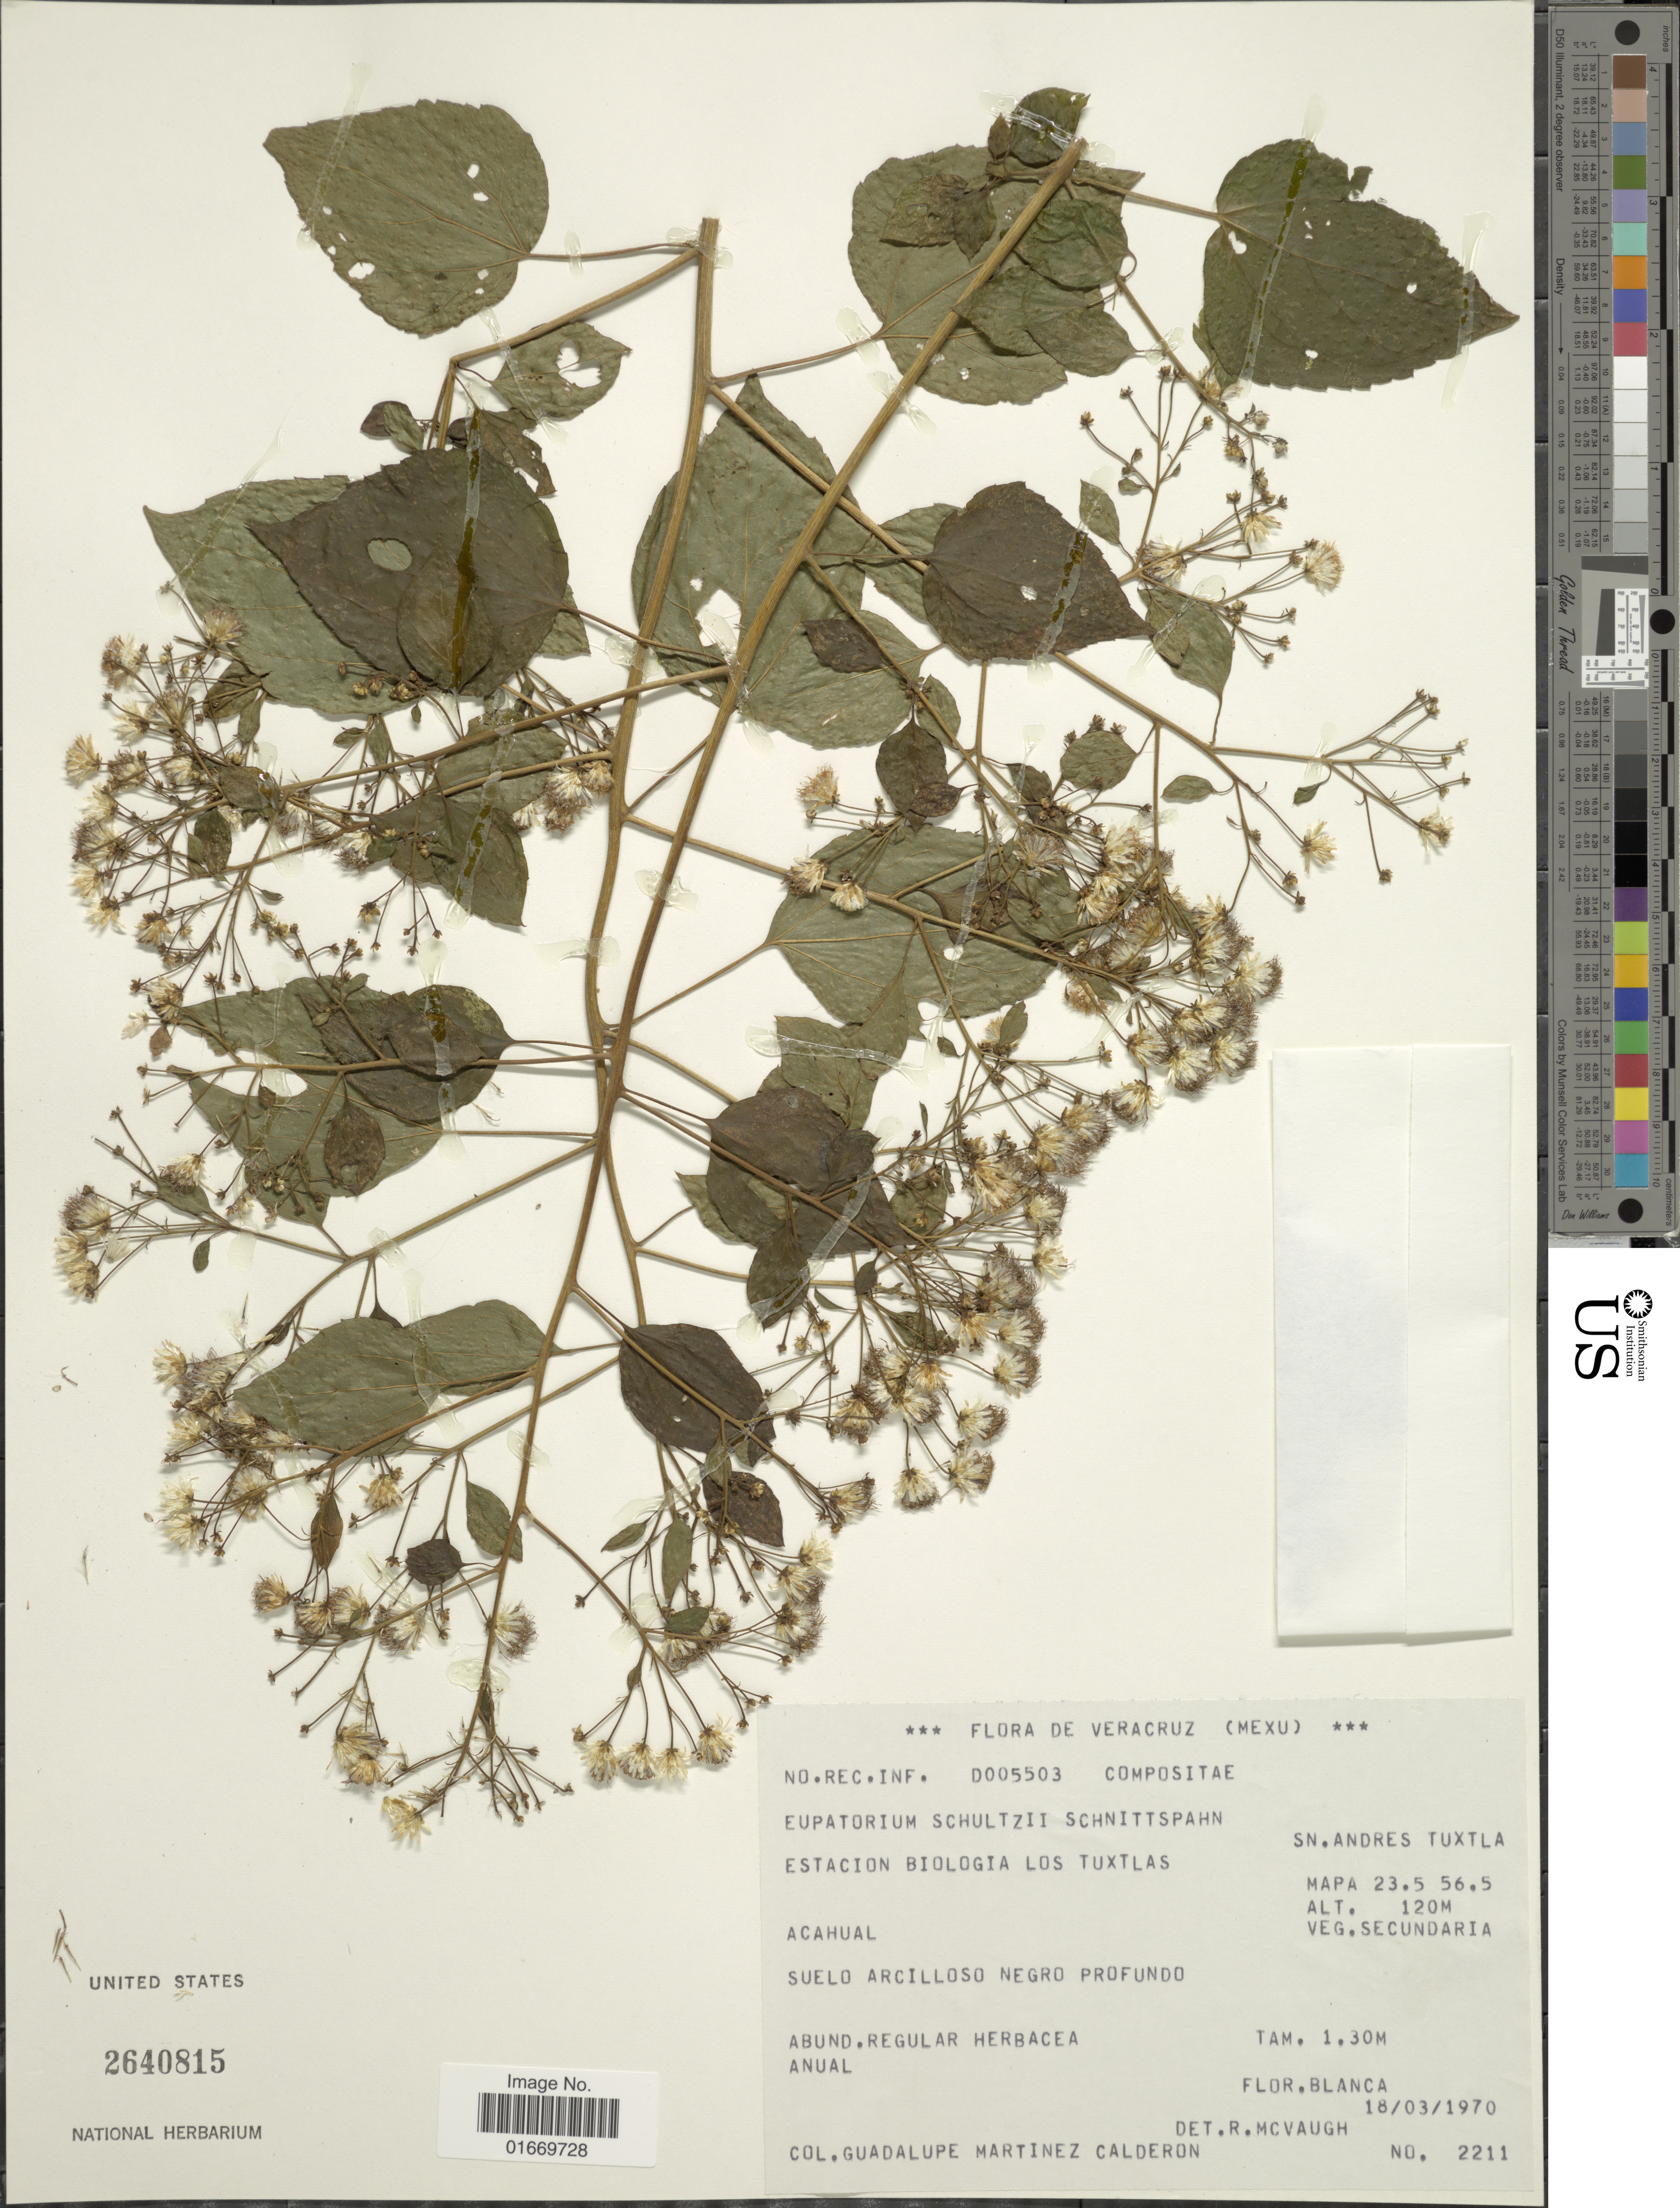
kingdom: Plantae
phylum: Tracheophyta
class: Magnoliopsida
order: Asterales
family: Asteraceae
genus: Peteravenia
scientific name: Peteravenia schultzii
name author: (Schnittsp.) R.M. King & H. Rob.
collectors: G. Martinez-C.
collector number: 2211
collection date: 1970-03-18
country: Mexico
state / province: Veracruz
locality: Veracruz (Mexu0. Acahual. Suelo arcilloso Negro Produno. Estacion Biologia los Tuxtlas. Sn. Andres Tuxtla.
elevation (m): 120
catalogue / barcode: US 2640815